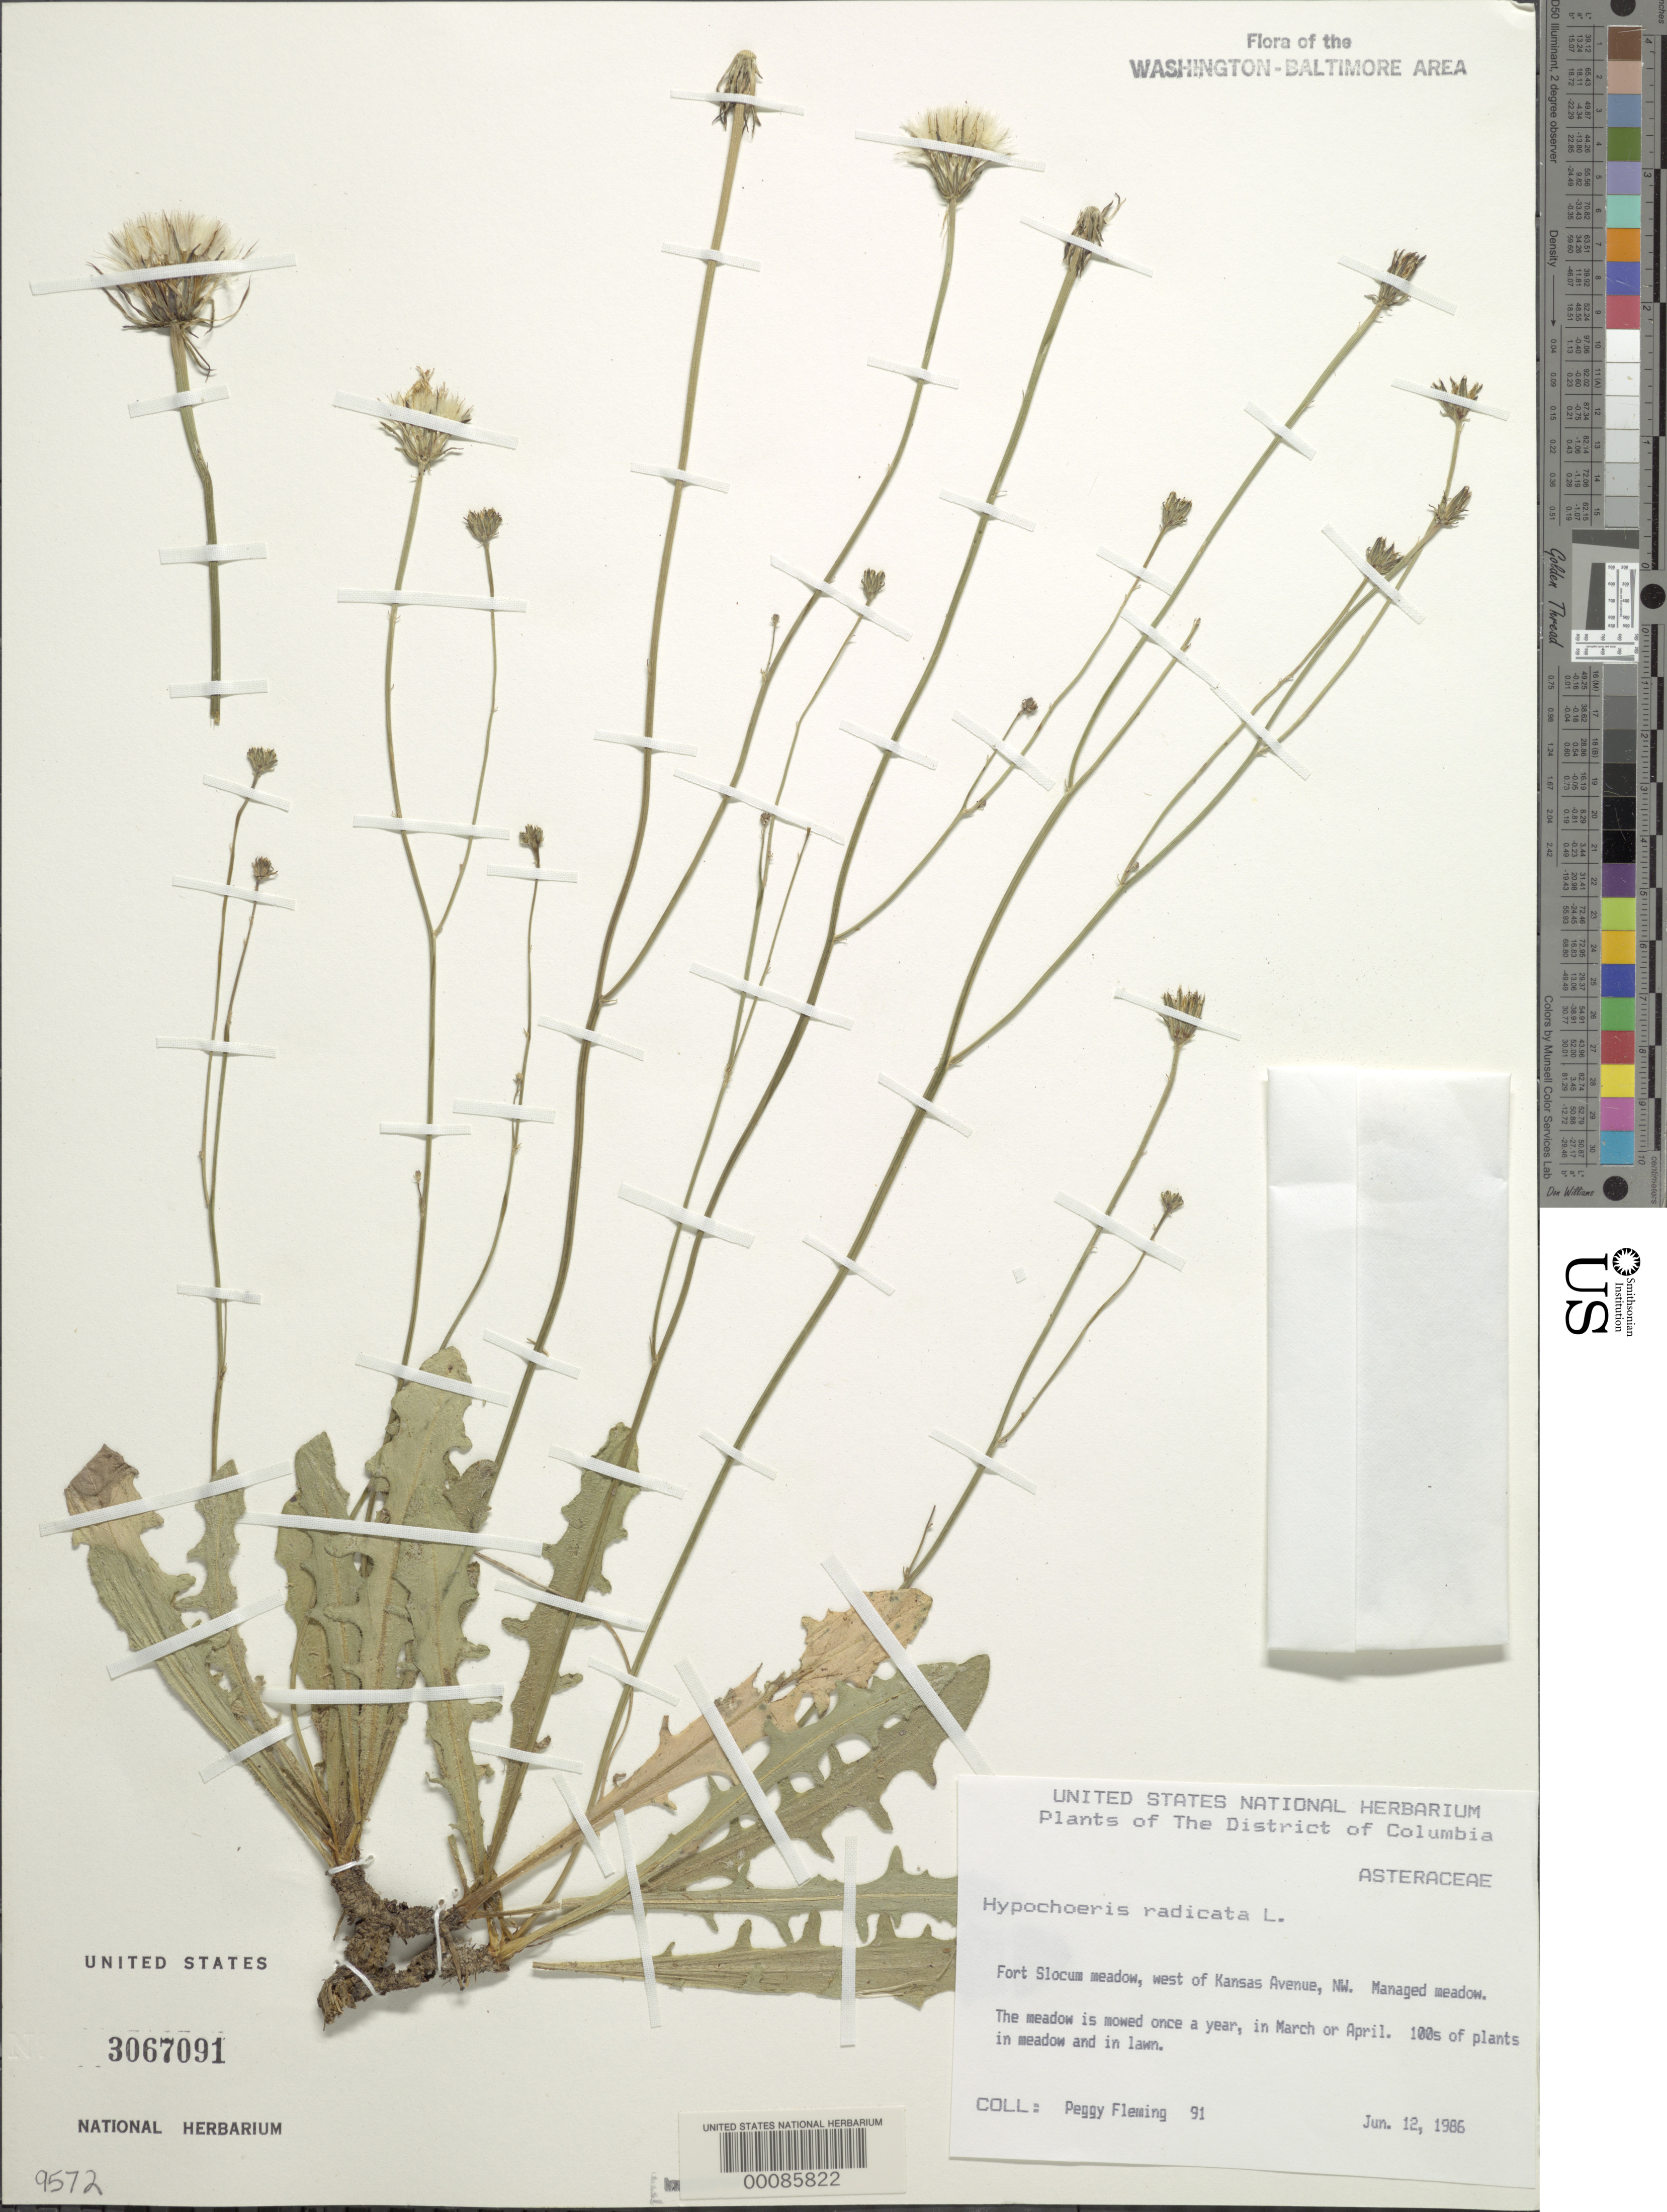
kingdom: Plantae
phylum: Tracheophyta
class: Magnoliopsida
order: Asterales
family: Asteraceae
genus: Hypochaeris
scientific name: Hypochaeris radicata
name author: L.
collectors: P. Fleming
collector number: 91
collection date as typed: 12 Jun 1986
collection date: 1986-06-12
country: United States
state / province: District of Columbia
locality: Fort Slocum meadow west of Kansas Ave. NW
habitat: Managed meadow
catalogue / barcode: US 3067091